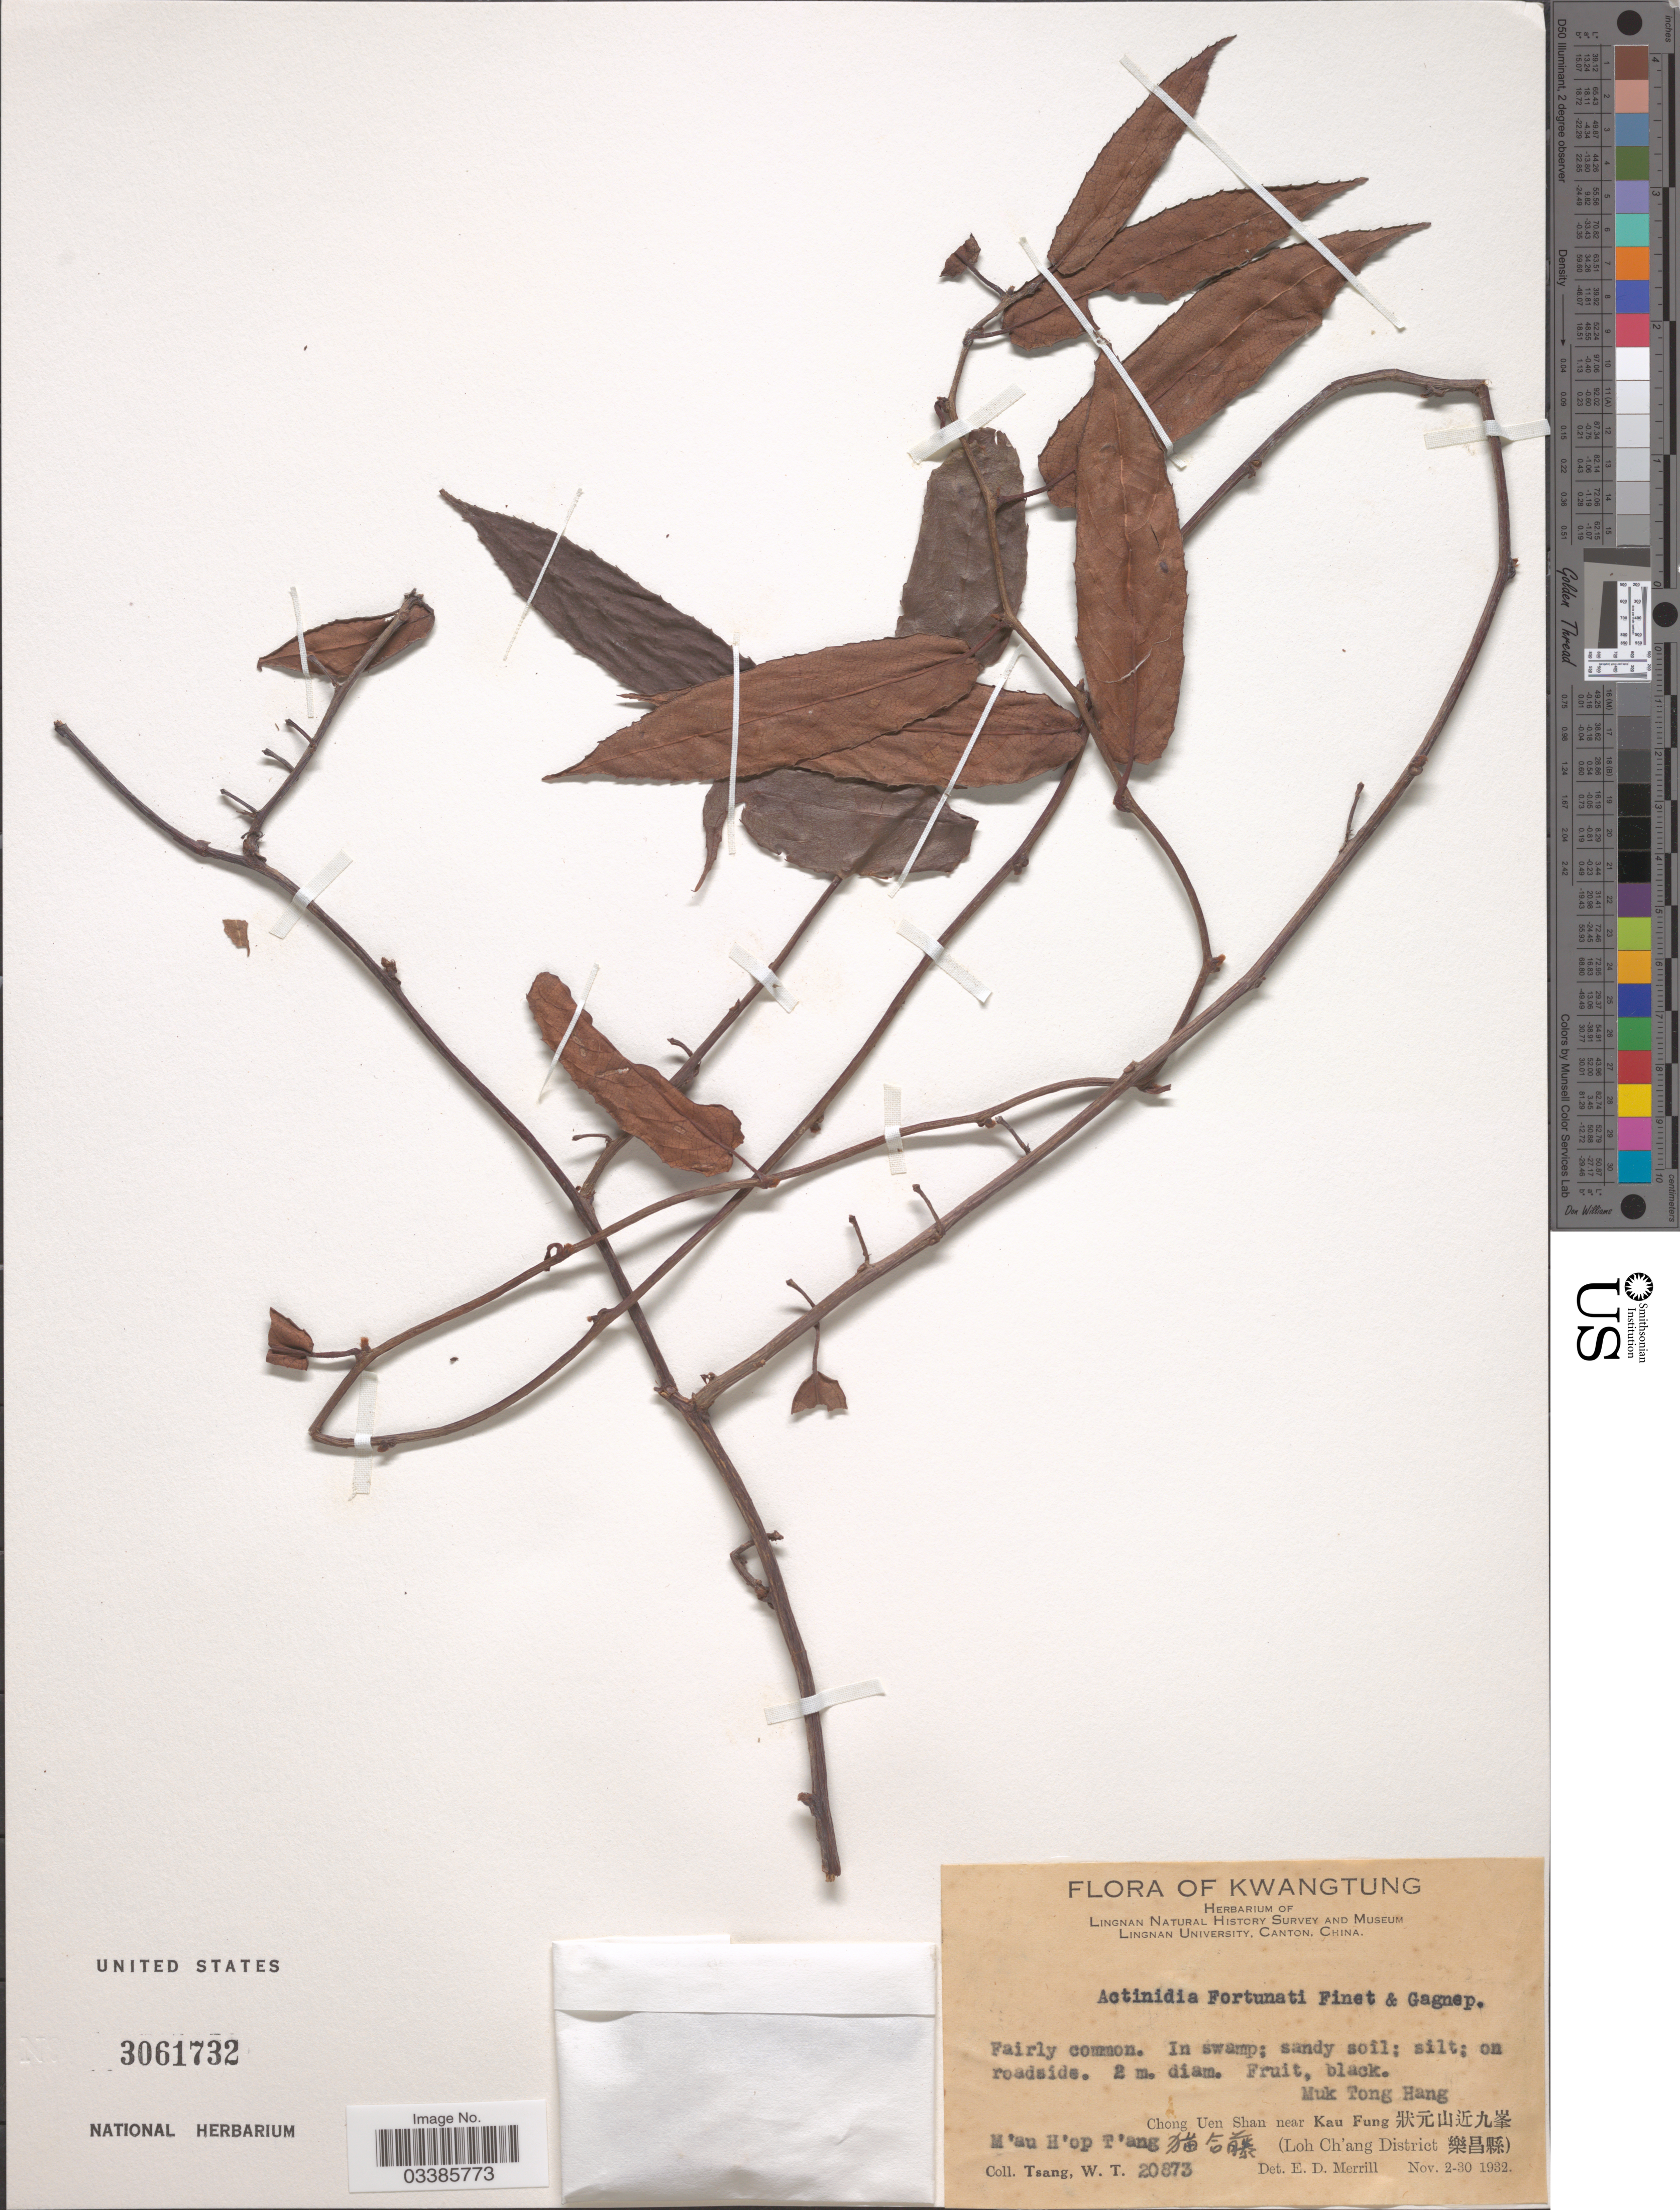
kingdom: Plantae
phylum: Tracheophyta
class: Magnoliopsida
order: Ericales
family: Actinidiaceae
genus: Actinidia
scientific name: Actinidia fortunatii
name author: Finet & Gagnep.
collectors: W. T. Tsang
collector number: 20873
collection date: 1932-11-02/1932-11-30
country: China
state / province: Guangdong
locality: Kwatung.Muk Tong Hang. Chong Uen Shan near Kau Fung M'au H'op T'ang (Loh Ch'ang District).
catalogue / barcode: US 3061732